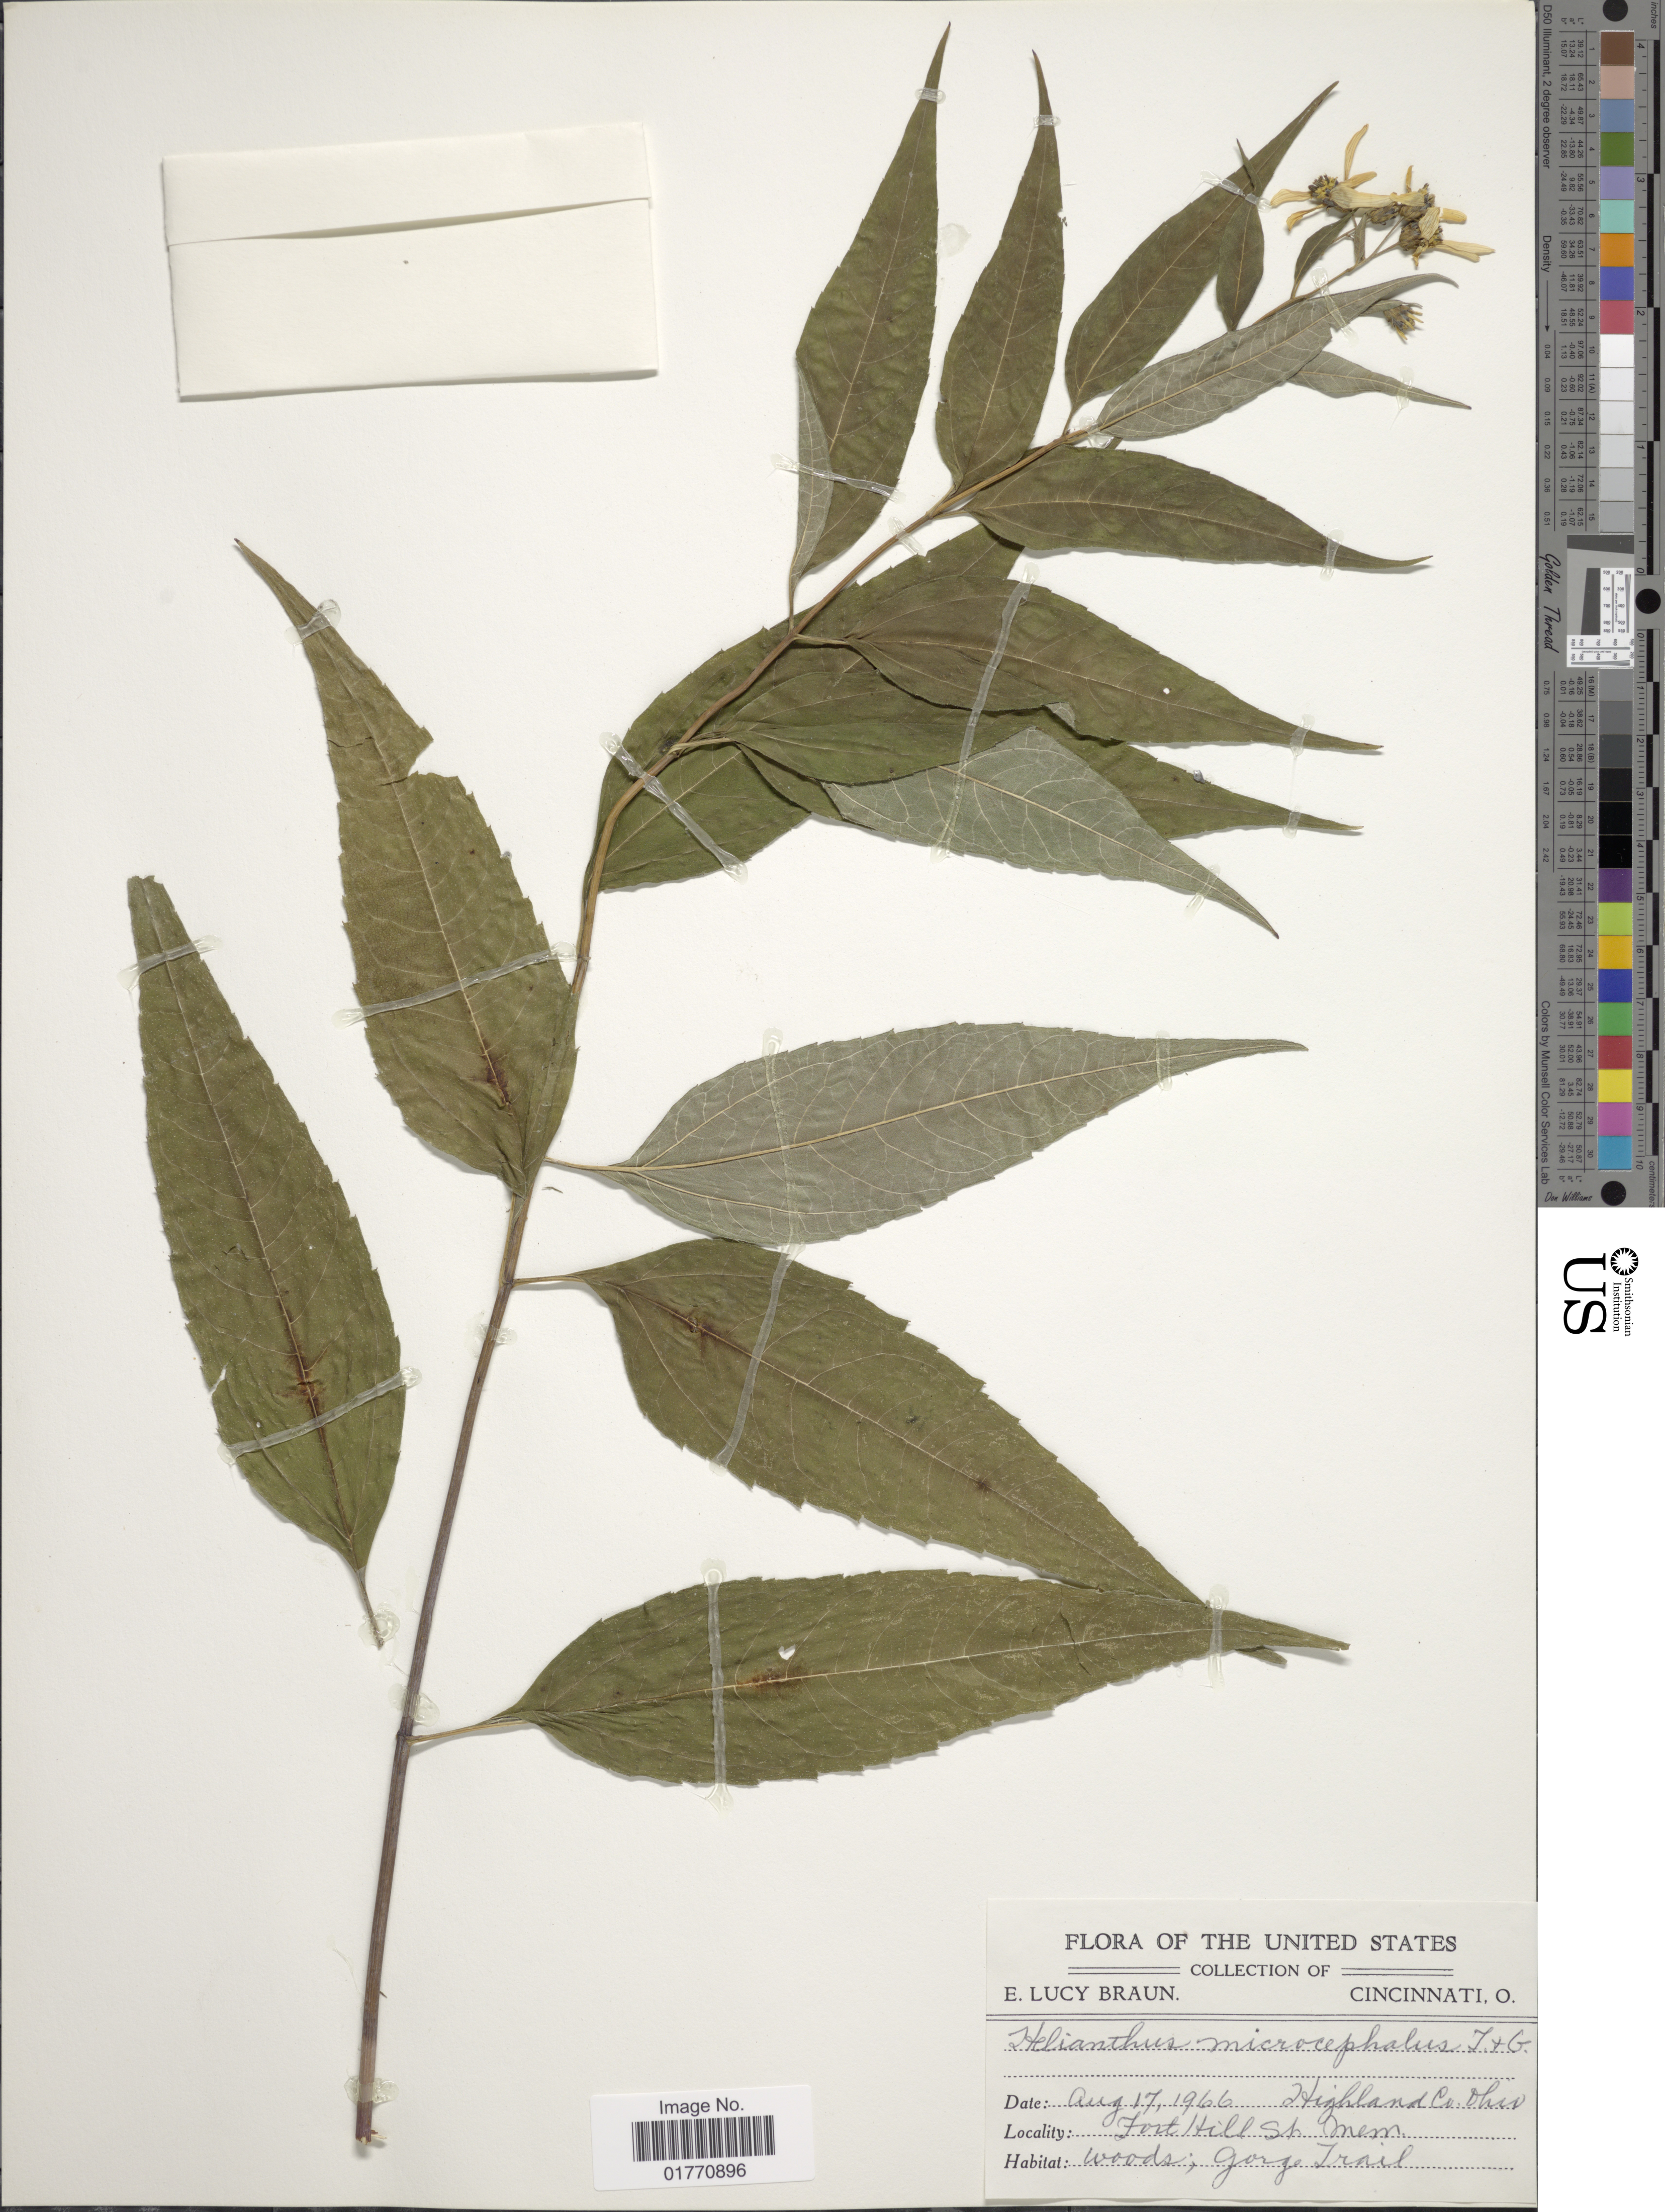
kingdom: Plantae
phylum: Tracheophyta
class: Magnoliopsida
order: Asterales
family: Asteraceae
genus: Helianthus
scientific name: Helianthus microcephalus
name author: Torr. & A. Gray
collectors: E. L. Braun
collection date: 1966-08-17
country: United States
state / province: Ohio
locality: Highland Co., Fort Hill St. Mem